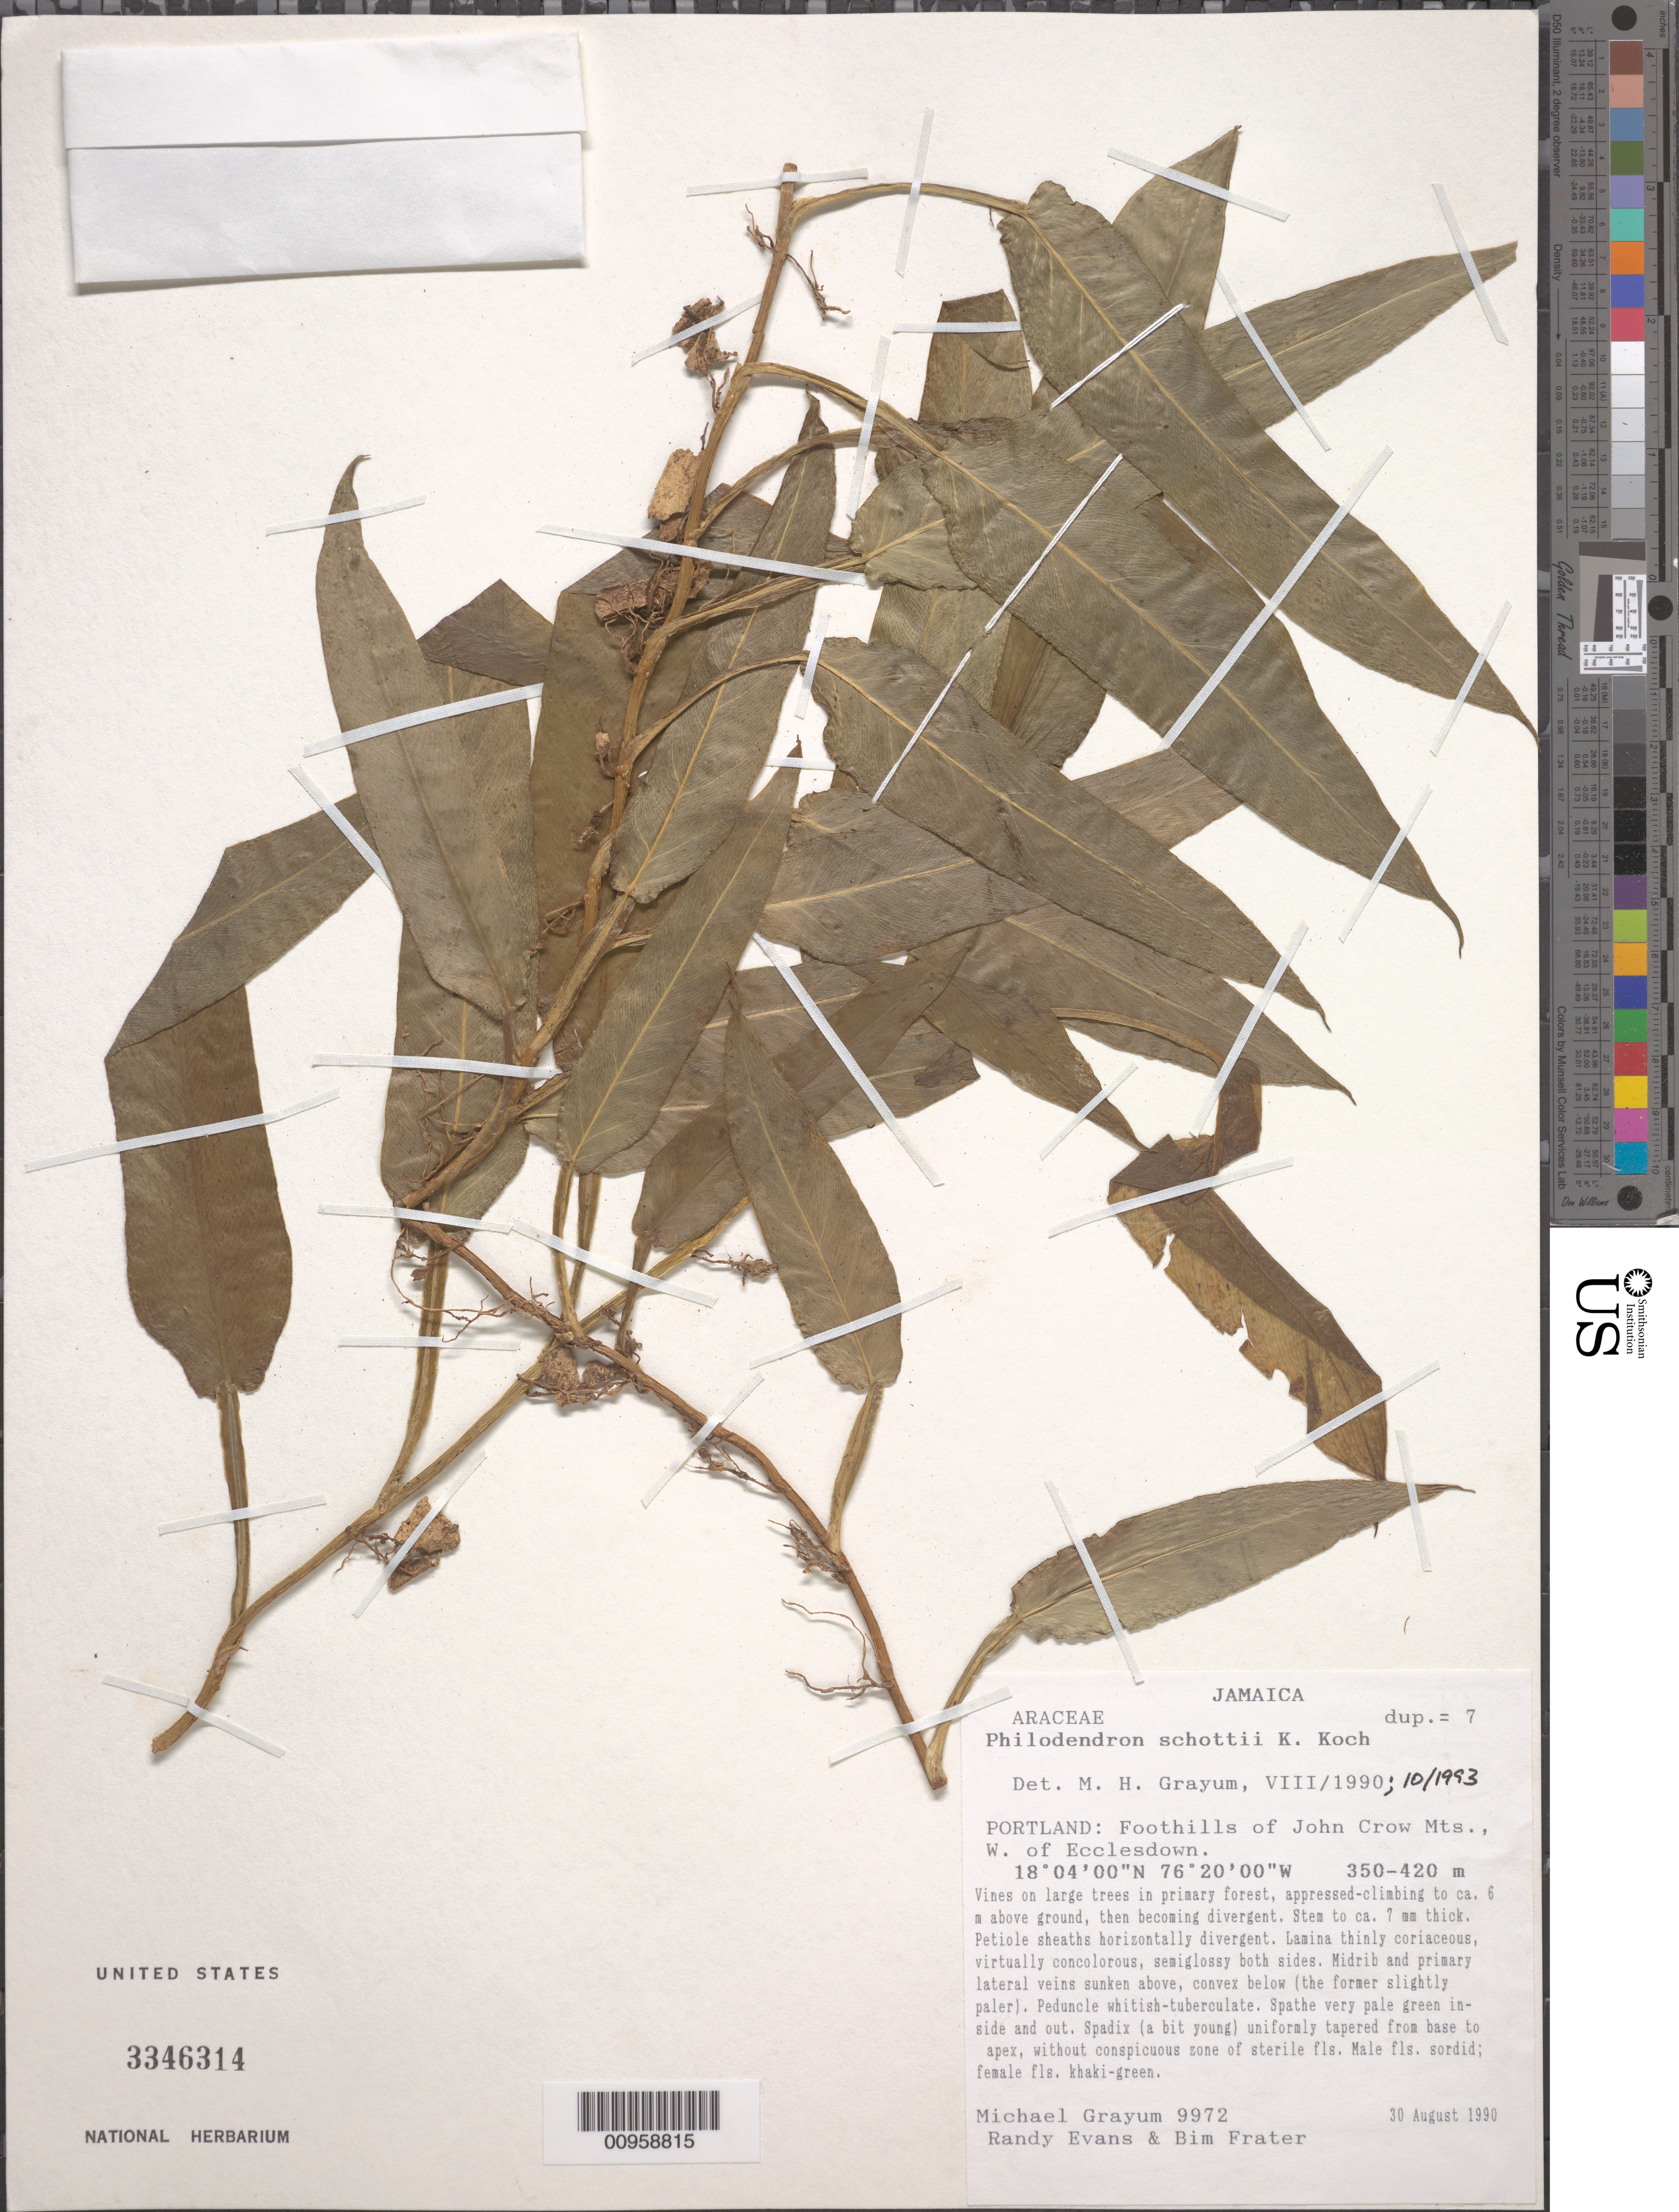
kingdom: Plantae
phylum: Tracheophyta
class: Liliopsida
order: Alismatales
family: Araceae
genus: Philodendron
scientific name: Philodendron schottii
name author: K. Koch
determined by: Grayum, M. H., (MO MO)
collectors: M. H. Grayum, R. Evans & B. Frater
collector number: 9972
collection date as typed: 30 Aug 1990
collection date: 1990-08-30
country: Jamaica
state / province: Portland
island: Jamaica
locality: Foothills of John Crow Mountains, W of Ecclesdown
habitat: On large trees in primary forest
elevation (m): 350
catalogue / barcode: US 3346314